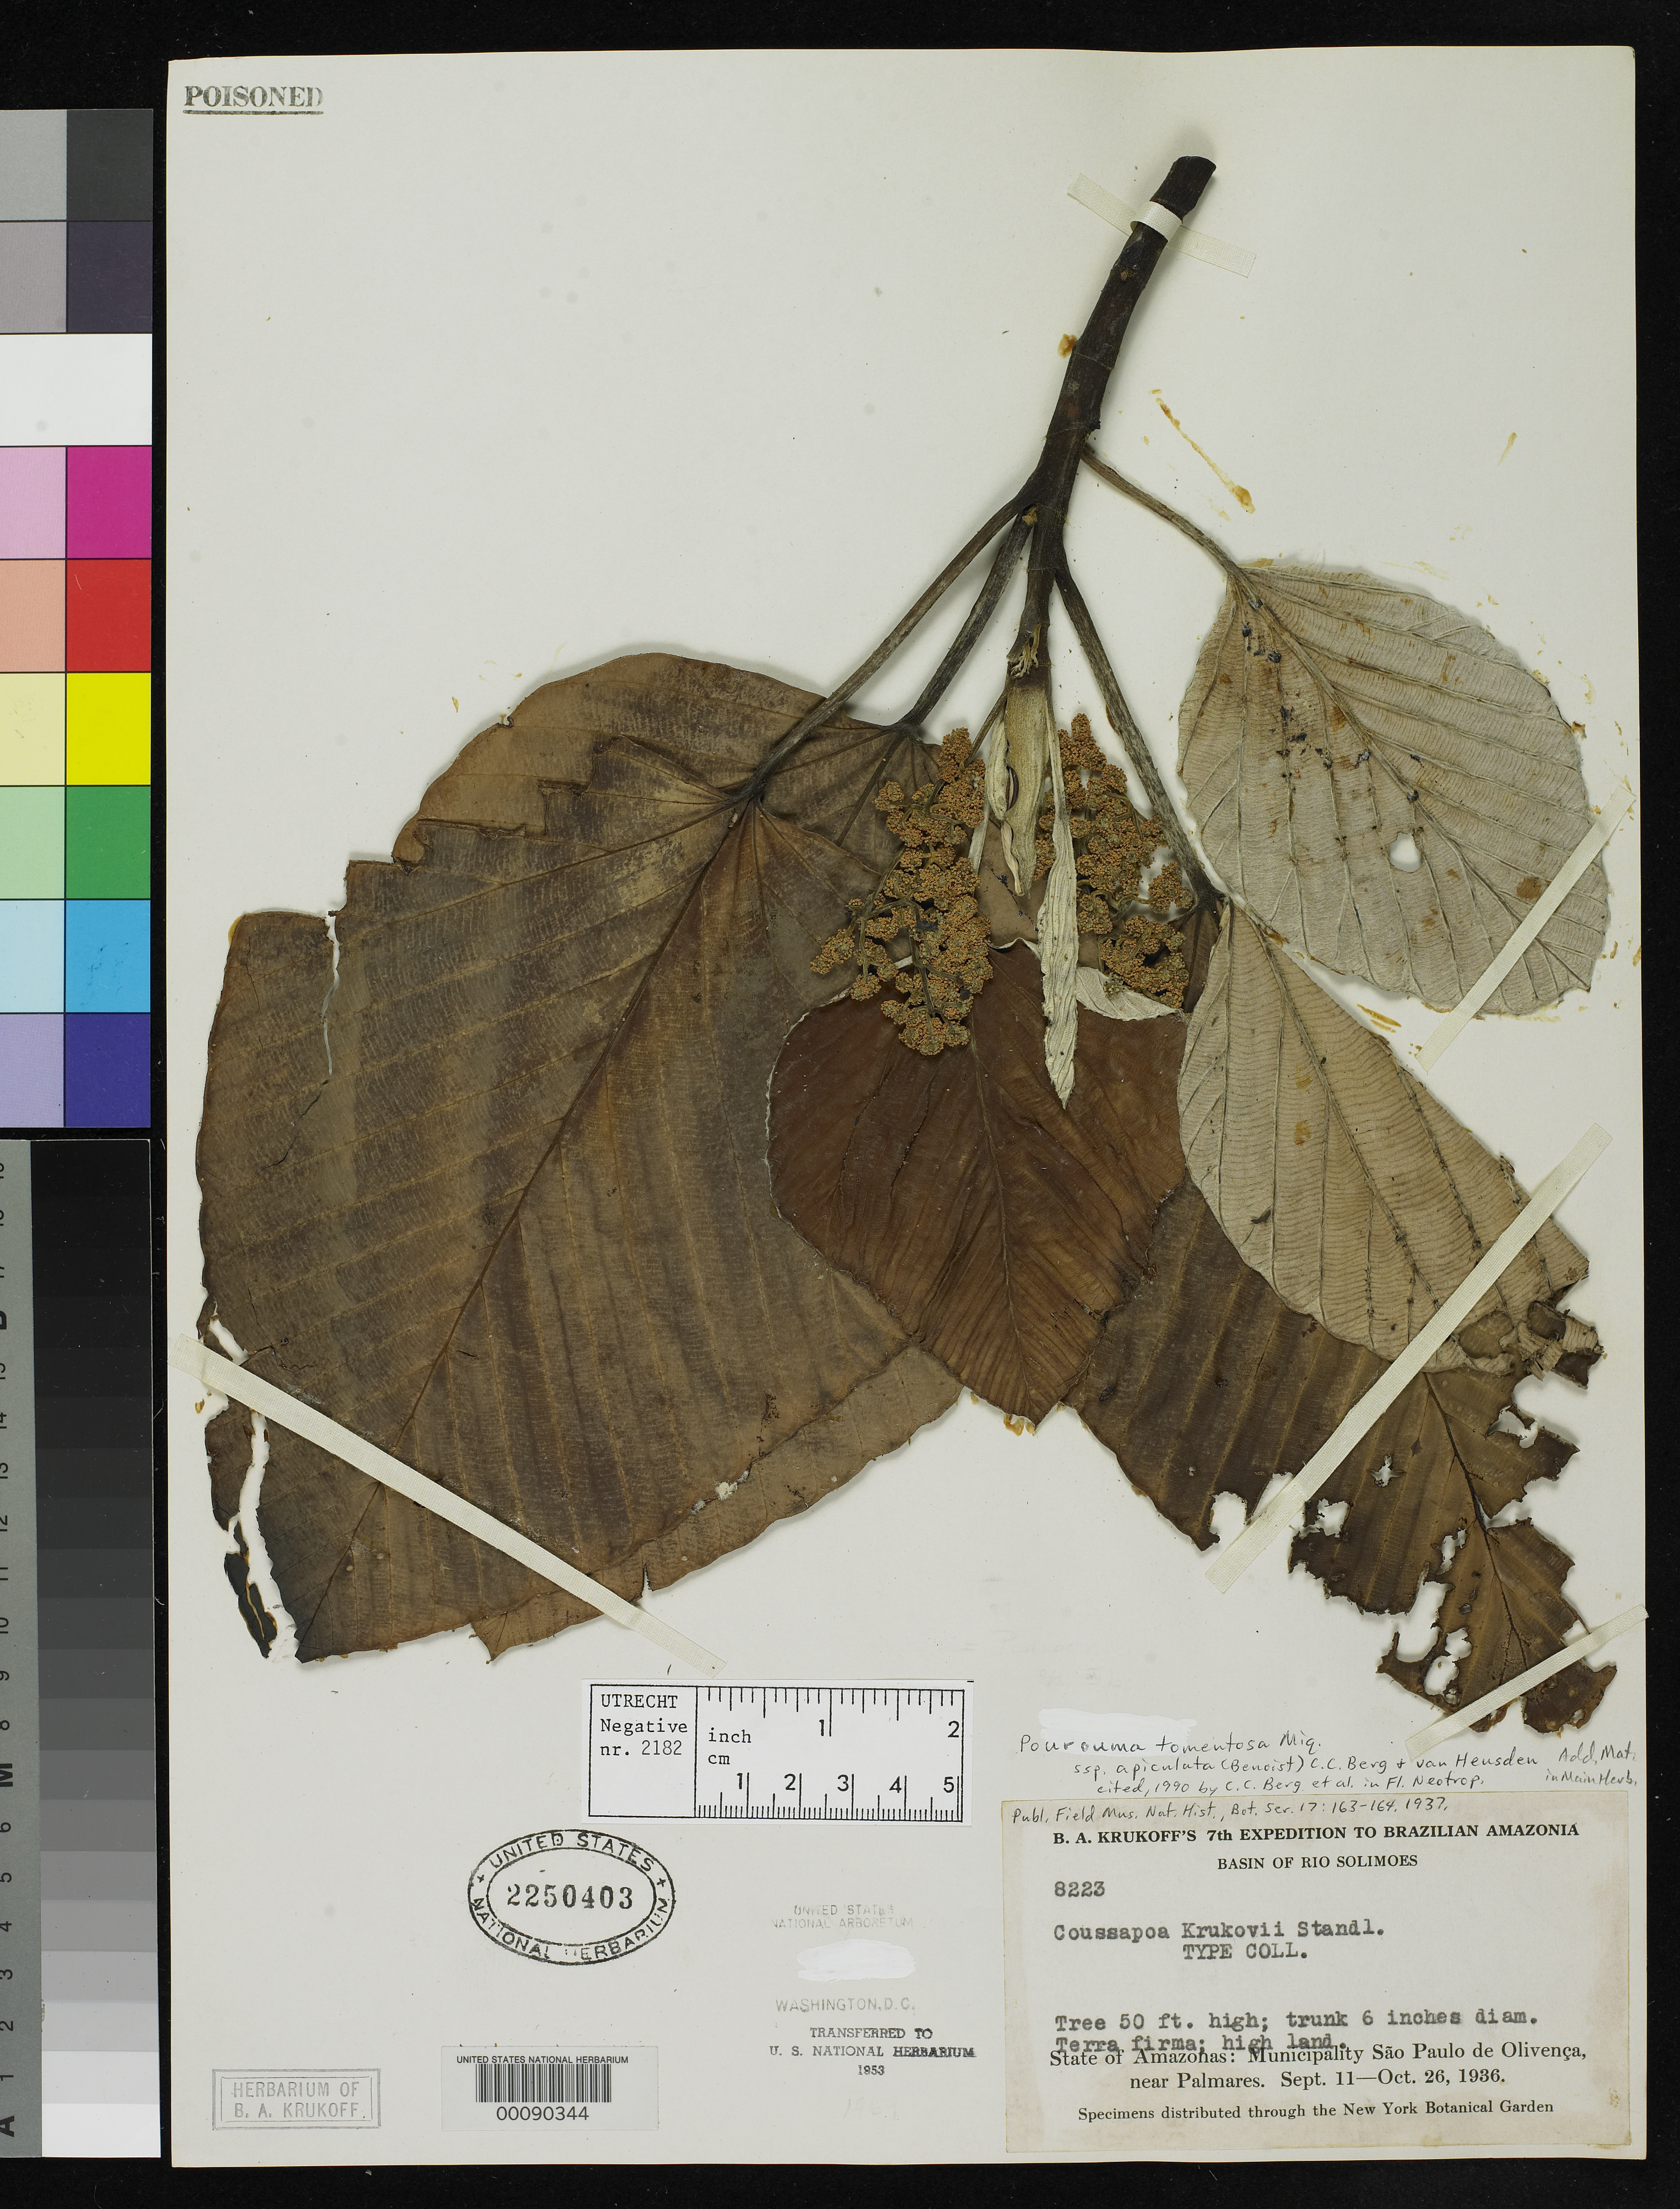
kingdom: Plantae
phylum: Tracheophyta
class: Magnoliopsida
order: Rosales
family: Urticaceae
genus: Coussapoa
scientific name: Coussapoa krukovii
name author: Standl.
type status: Isotype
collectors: B. A. Krukoff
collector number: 8223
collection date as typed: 11 Sep 1936 to 26 Oct 1936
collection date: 1936-09-11/1936-10-26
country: Brazil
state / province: Amazonas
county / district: São Paulo de Olivença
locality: Near Palmares.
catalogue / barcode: US 2250403